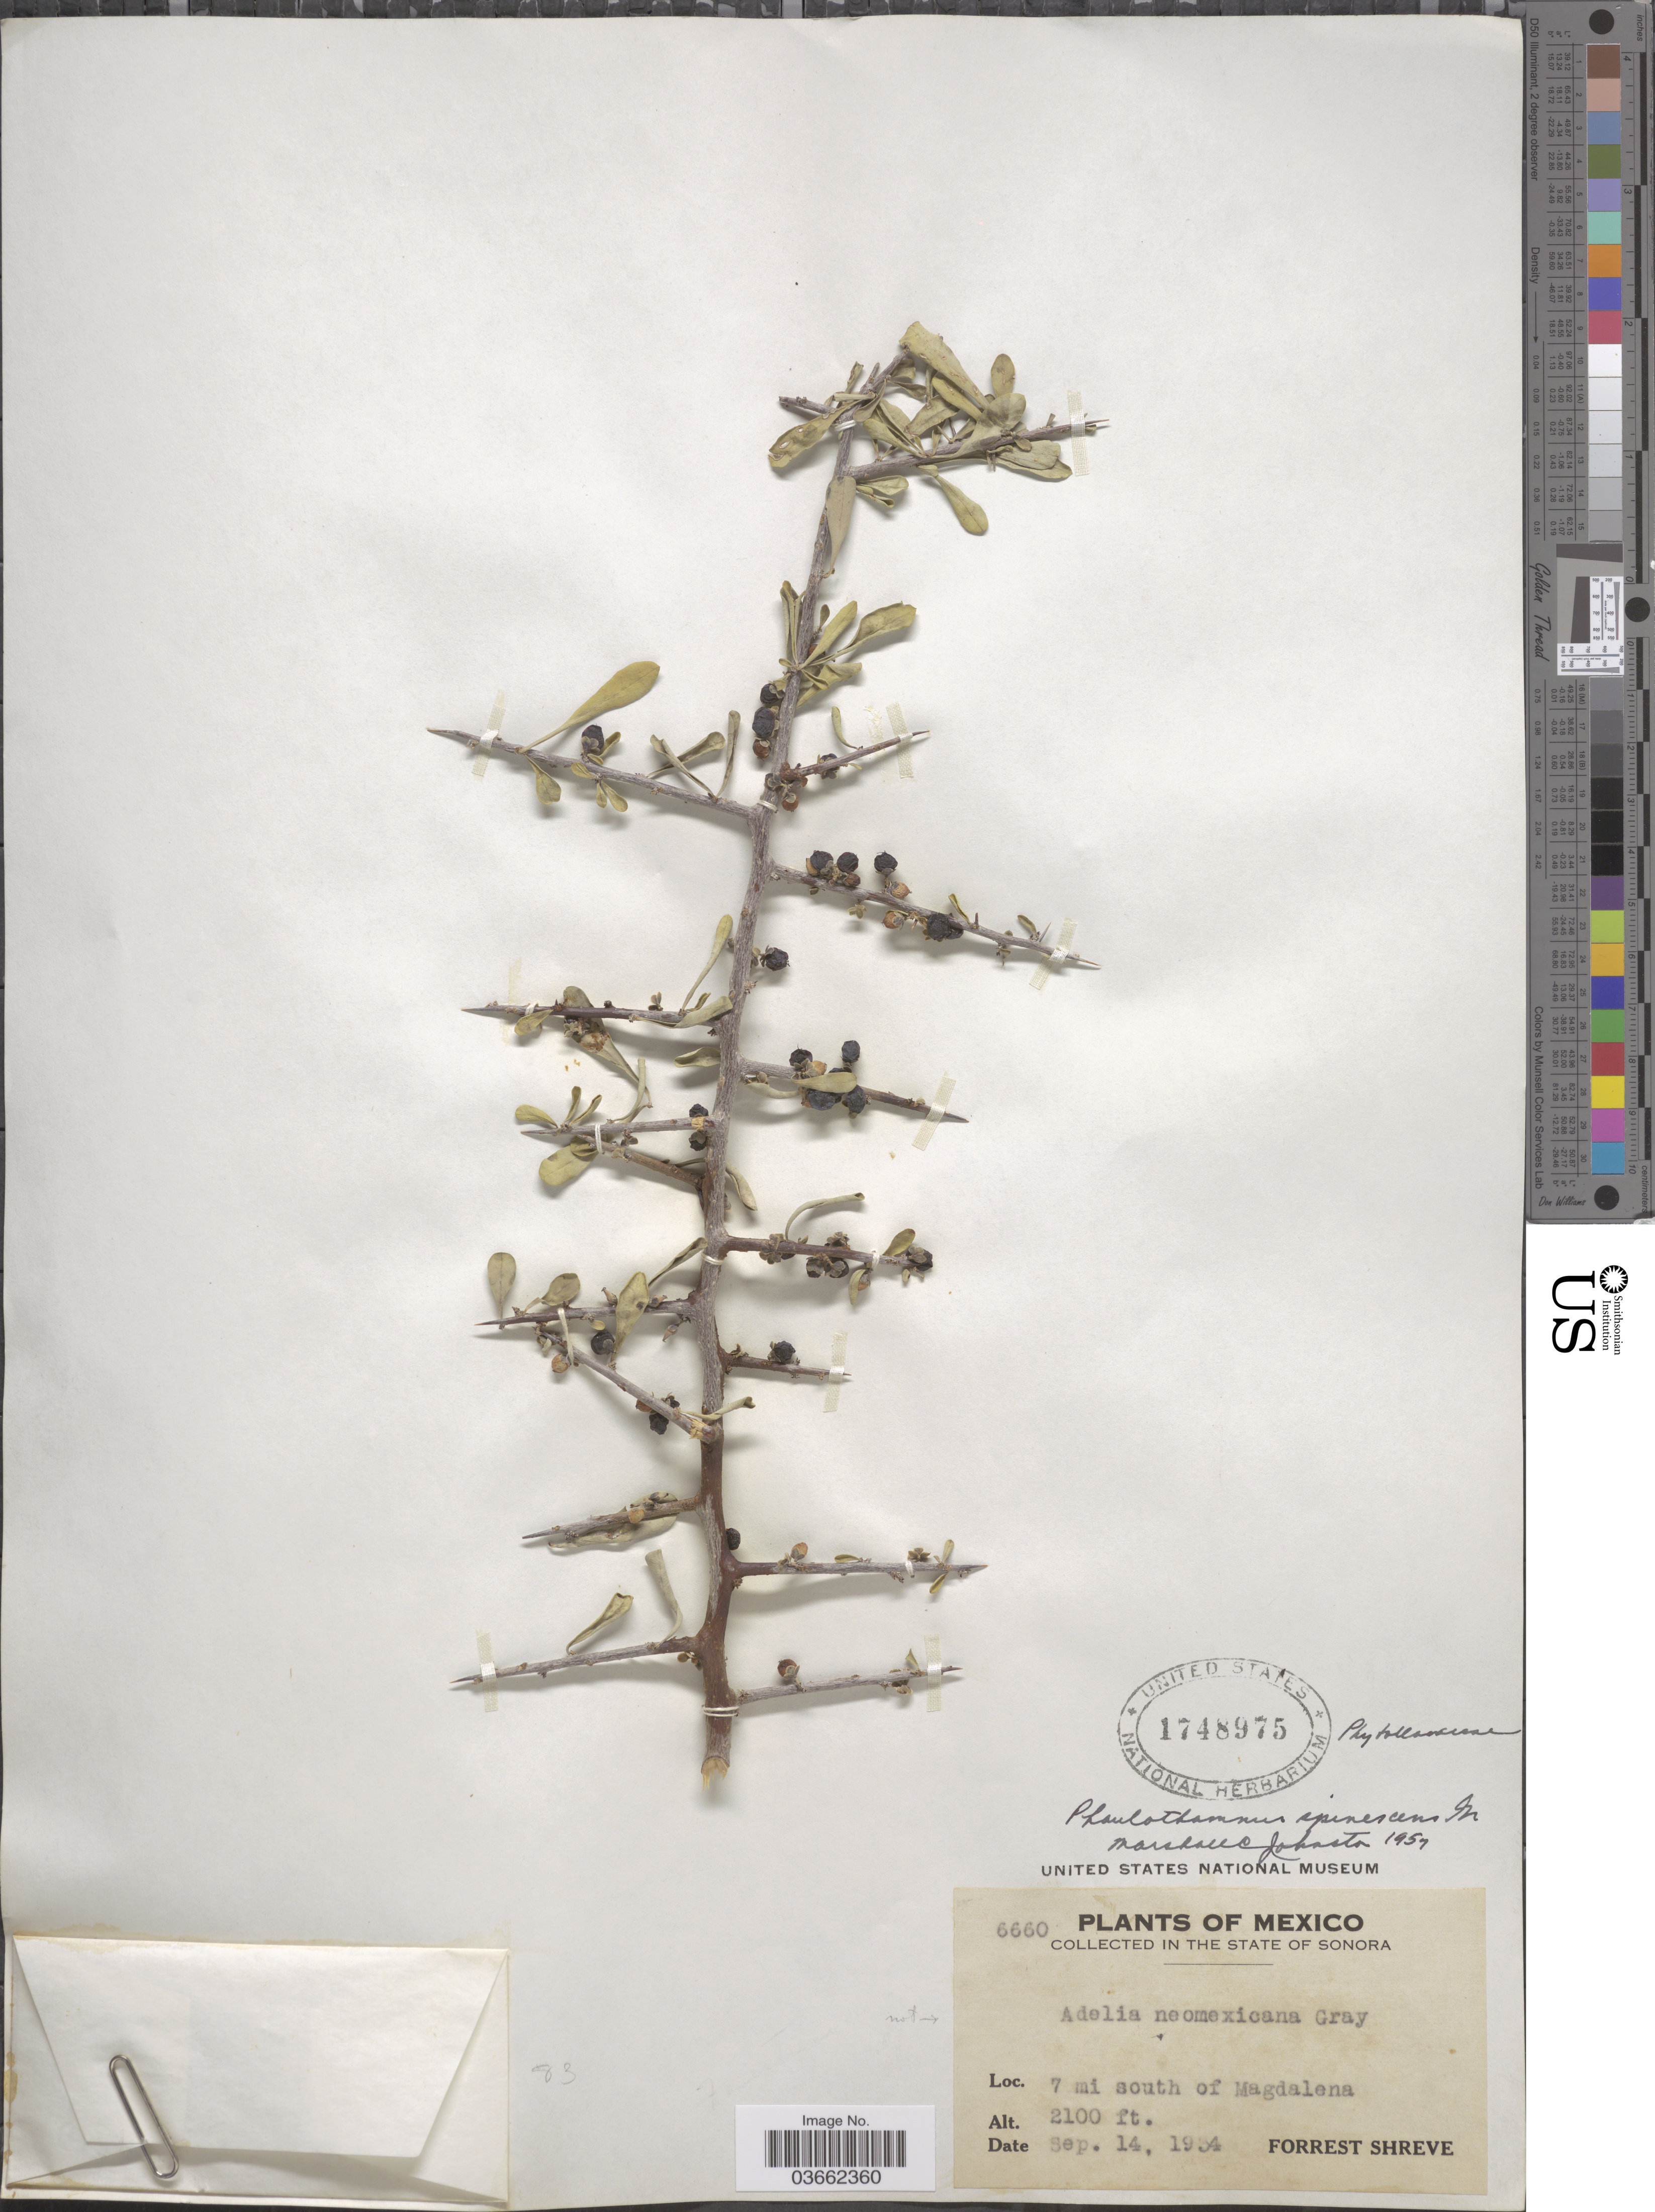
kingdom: Plantae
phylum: Tracheophyta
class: Magnoliopsida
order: Caryophyllales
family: Achatocarpaceae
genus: Phaulothamnus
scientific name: Phaulothamnus spinescens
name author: A. Gray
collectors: F. Shreve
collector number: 6660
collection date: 1934-09-14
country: Mexico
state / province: Sonora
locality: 7 mi south of Magdalena.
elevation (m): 640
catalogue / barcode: US 1748975